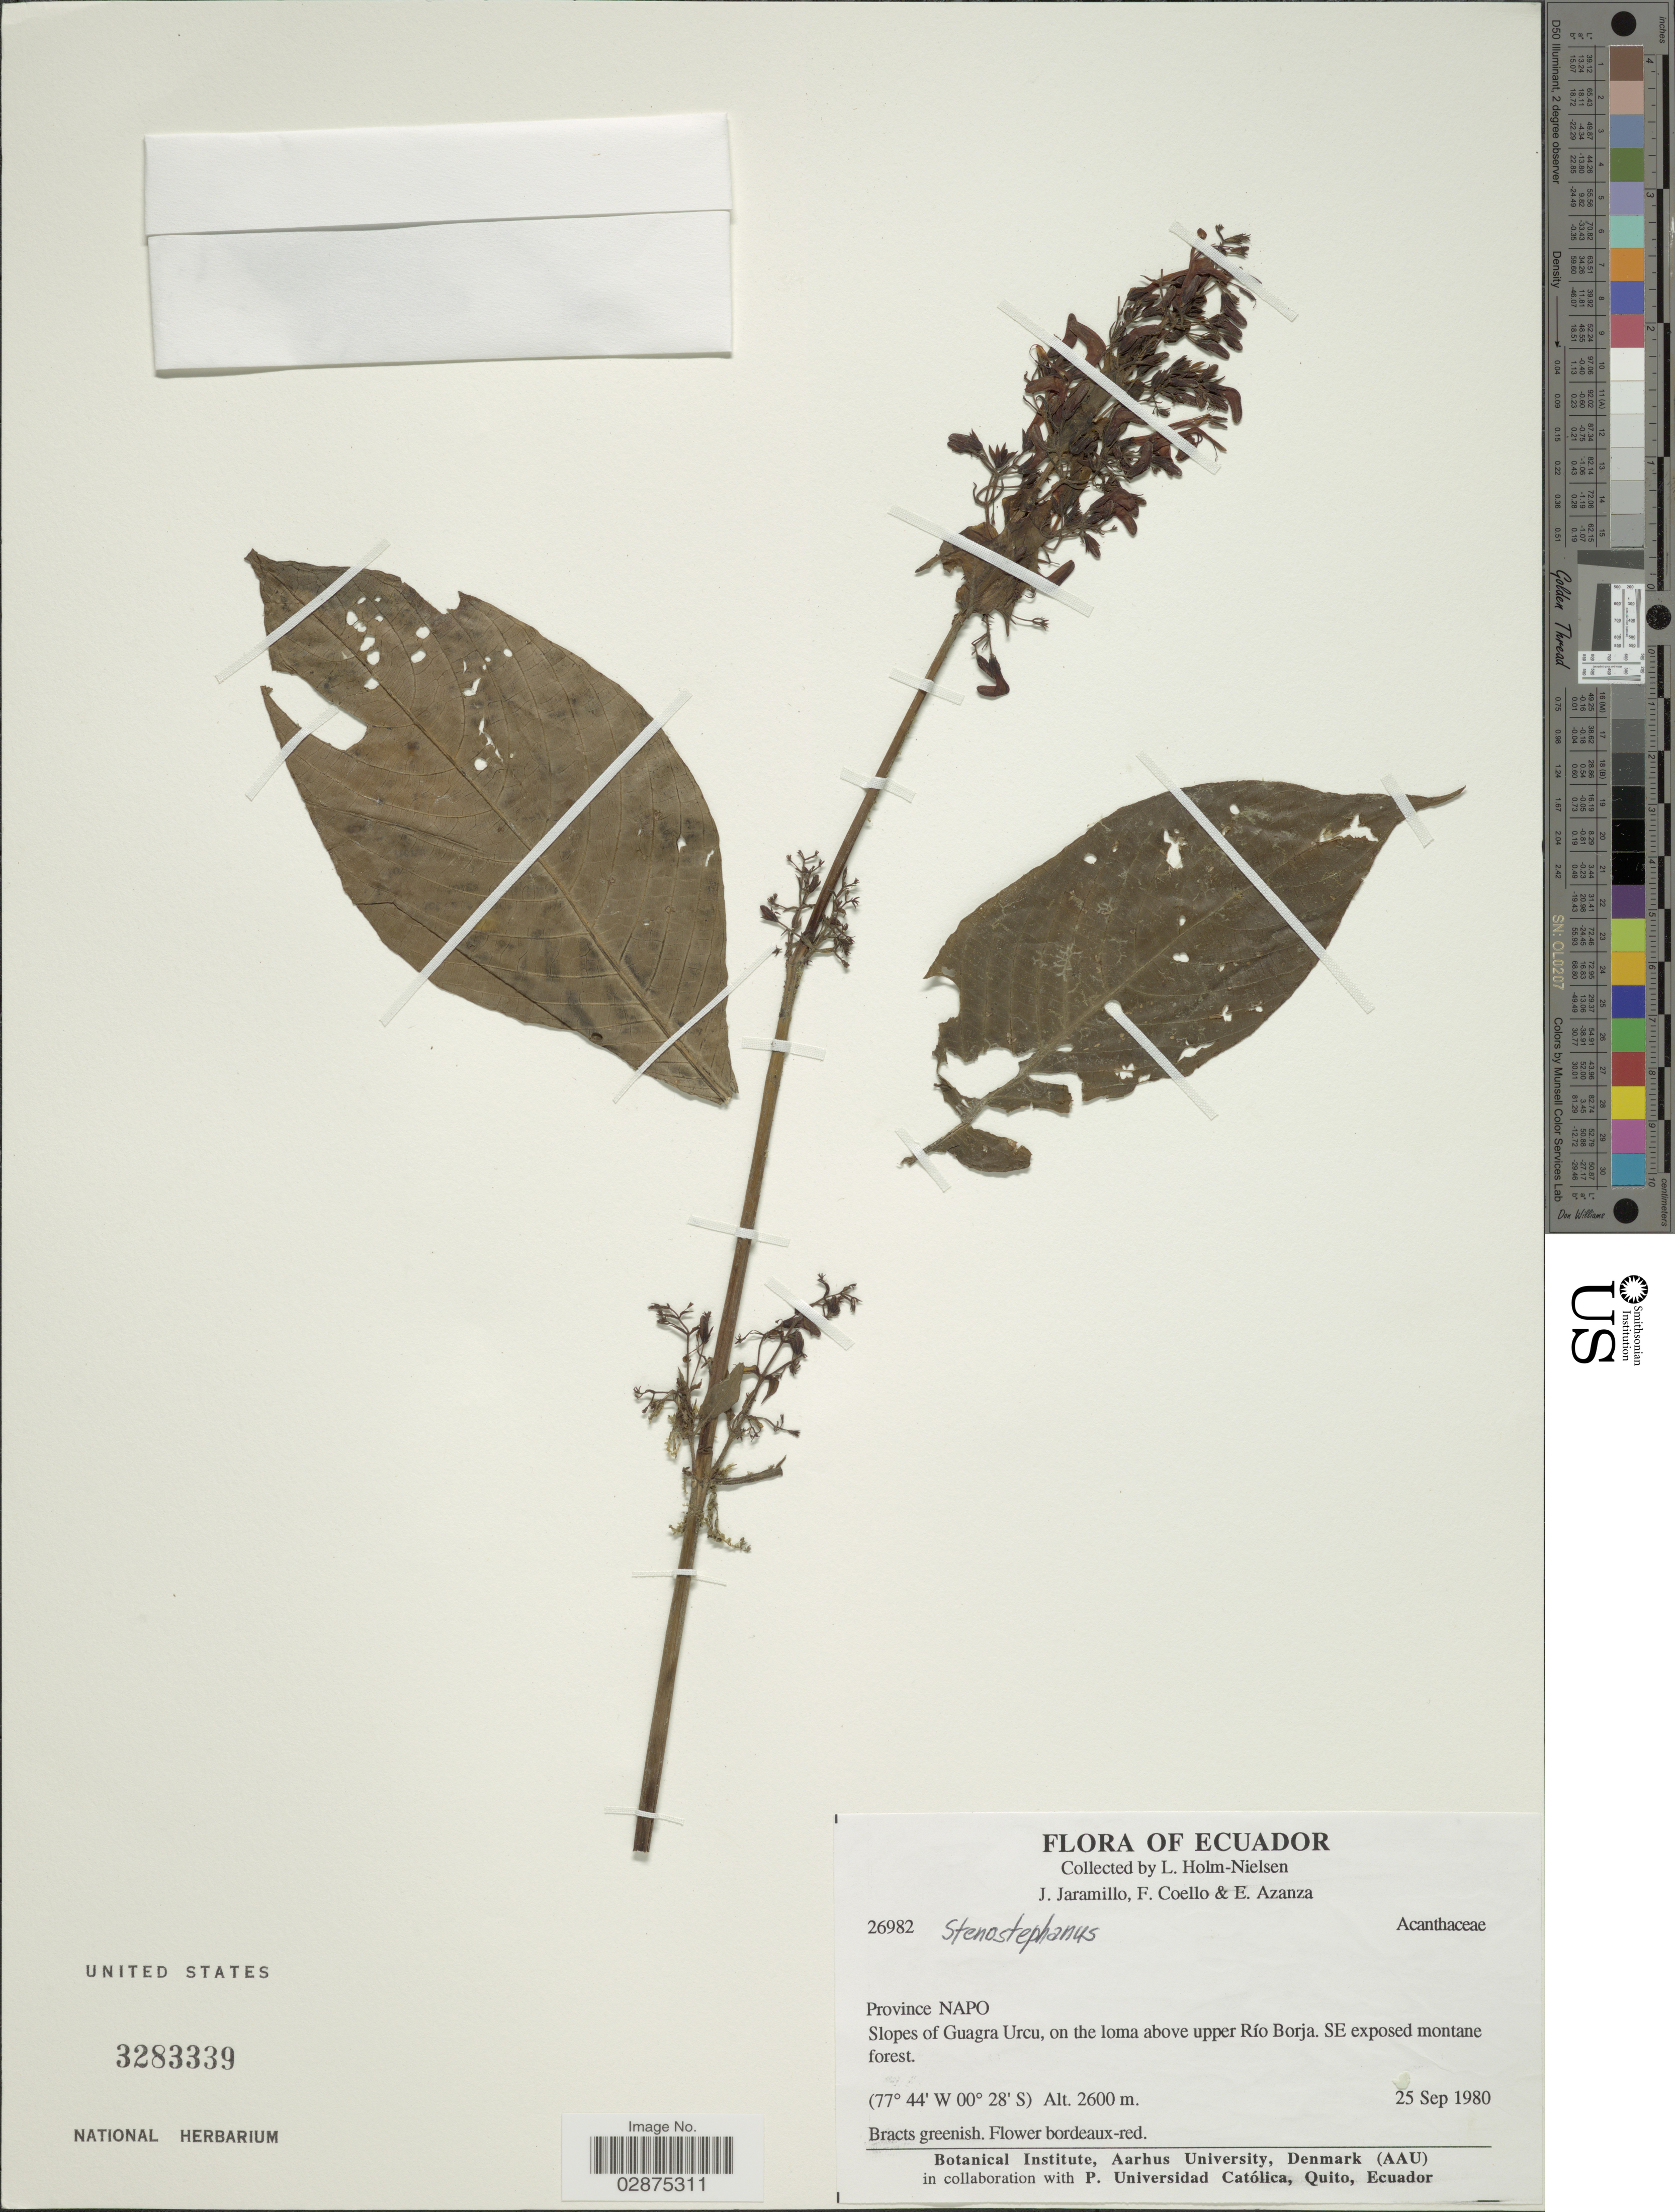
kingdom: Plantae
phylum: Tracheophyta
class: Magnoliopsida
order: Lamiales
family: Acanthaceae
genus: Stenostephanus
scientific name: Stenostephanus sp.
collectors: L. Holm-Nielsen, J. Jaramillo, F. Coello & E. Azanza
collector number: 26982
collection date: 1980-09-25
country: Ecuador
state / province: Napo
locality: Slopes of Guagra Urcu, on the loma above upper Río Borja.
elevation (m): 2600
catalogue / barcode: US 3283339